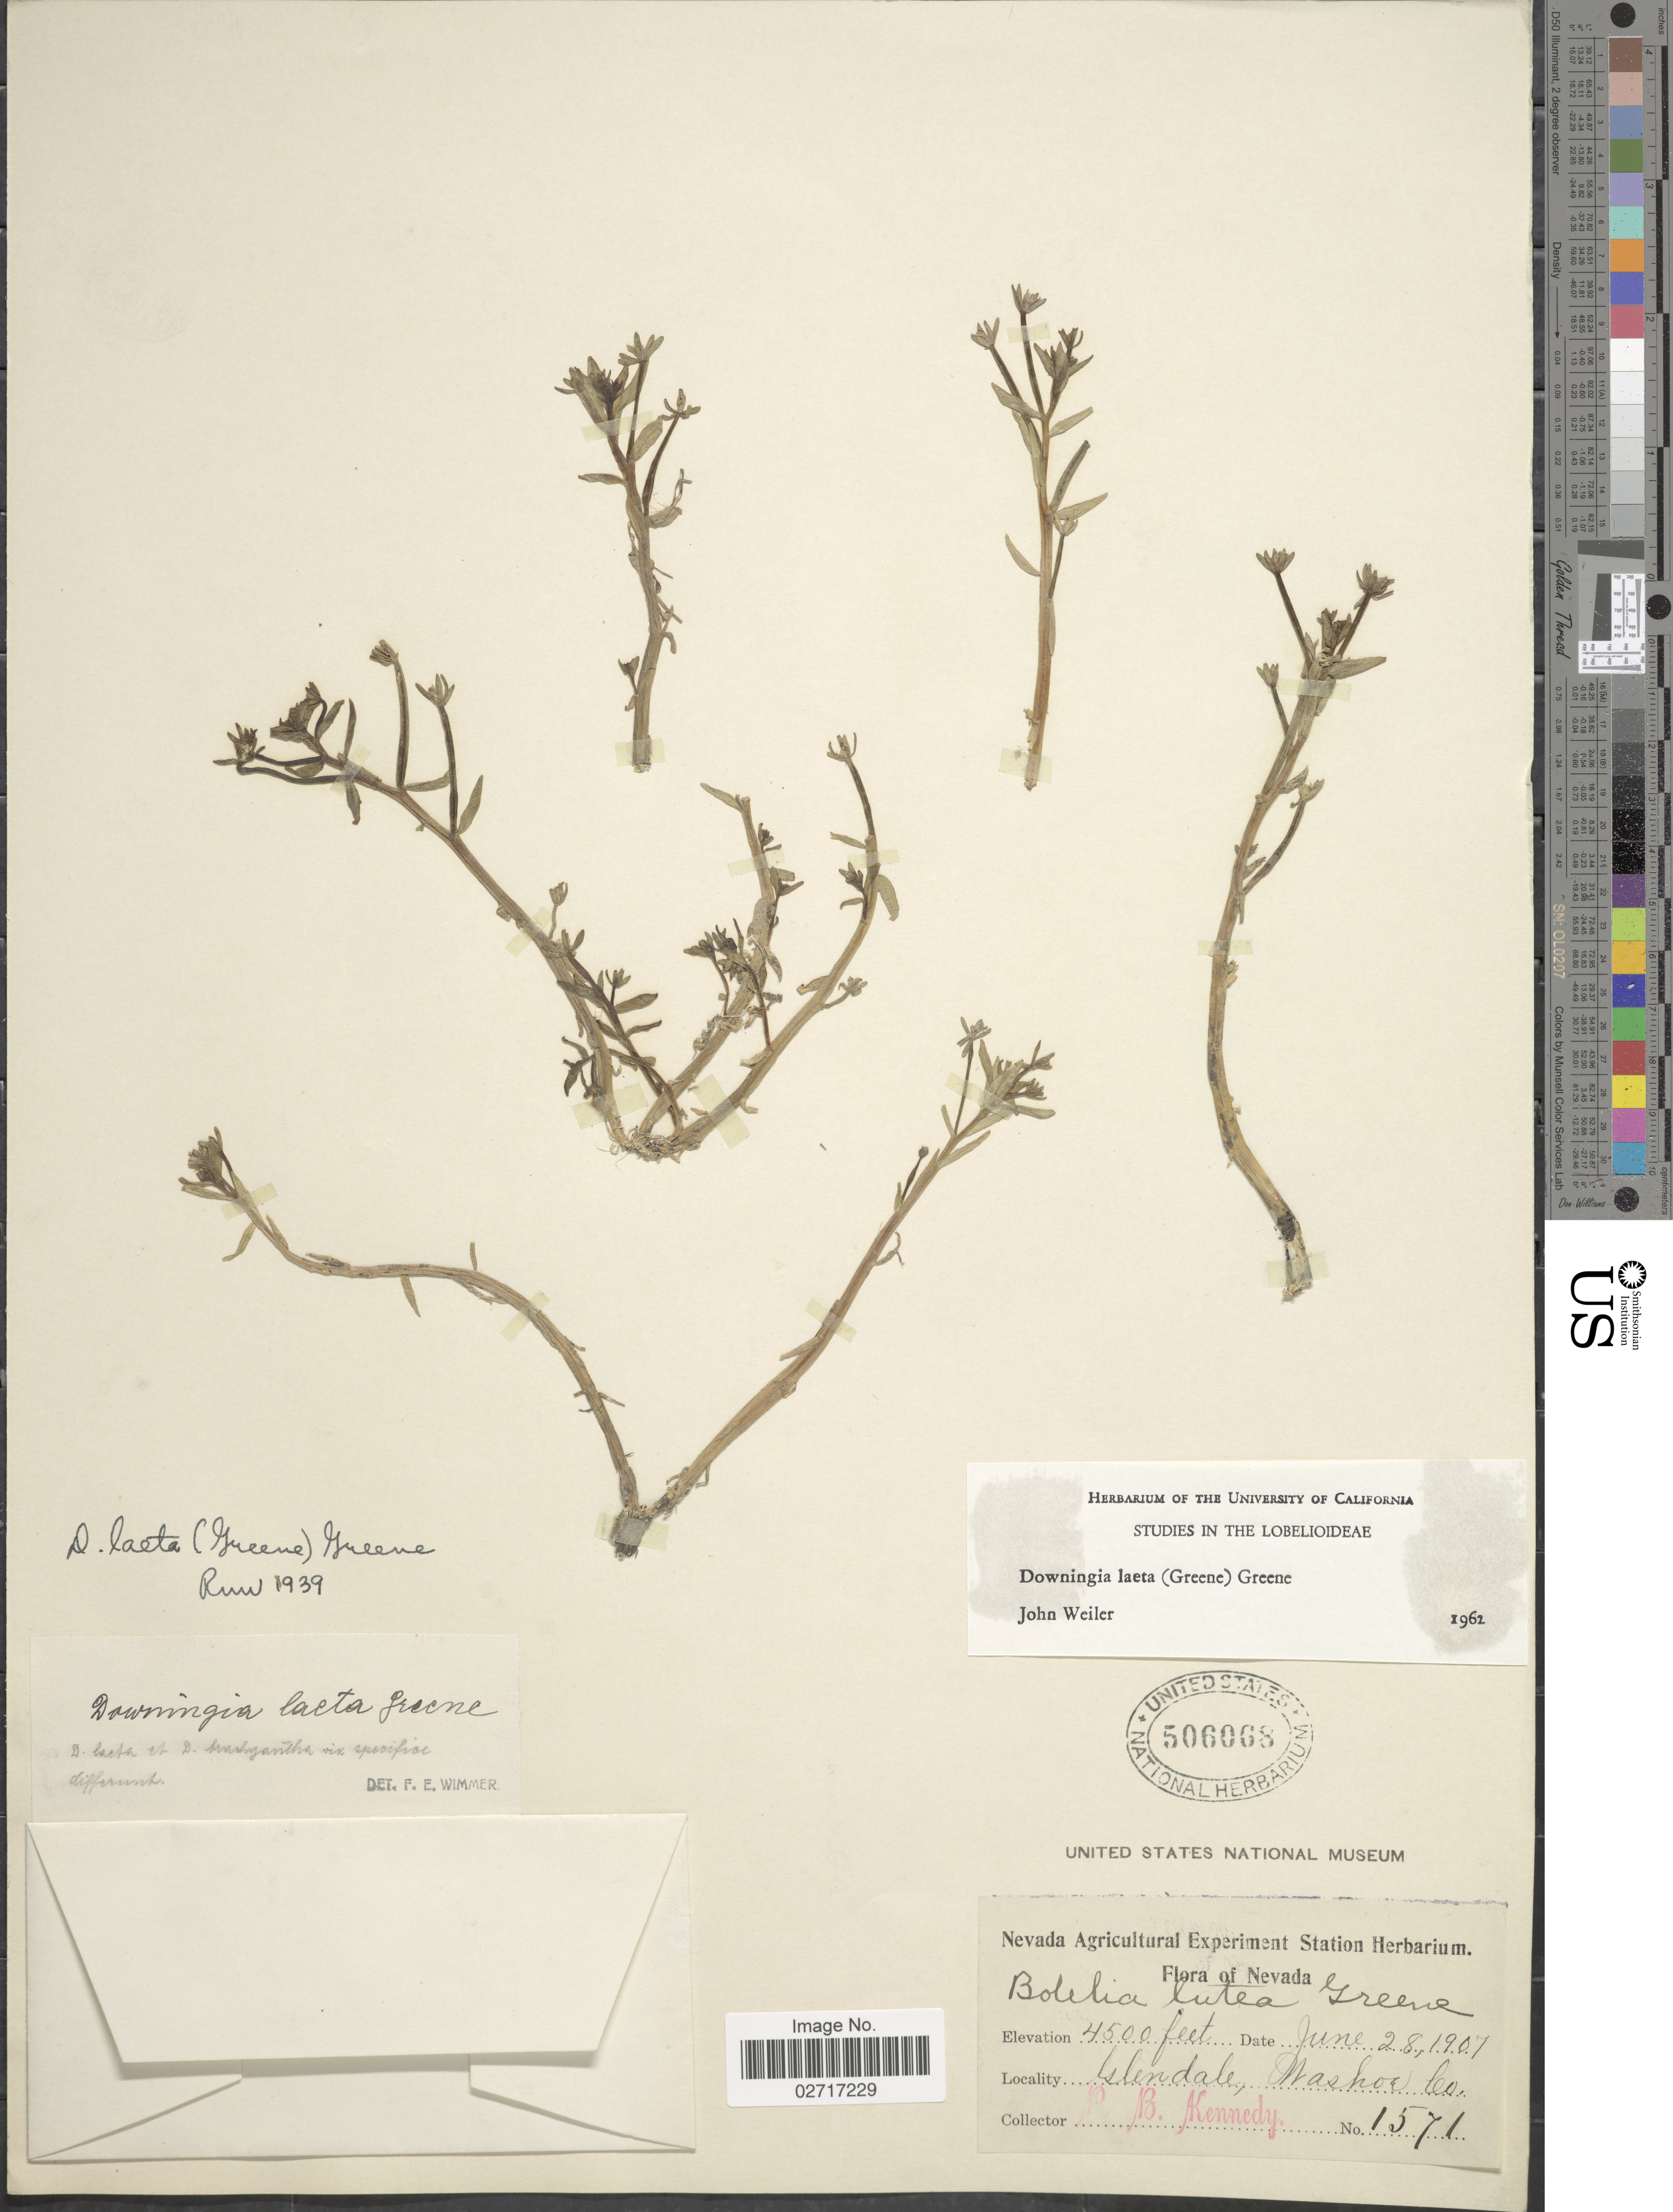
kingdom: Plantae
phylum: Tracheophyta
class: Magnoliopsida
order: Asterales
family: Campanulaceae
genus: Downingia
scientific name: Downingia laeta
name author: Greene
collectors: P. B. Kennedy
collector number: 1571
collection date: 1907-06-28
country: United States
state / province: Nevada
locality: Glendale, Washoe Co.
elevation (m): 1372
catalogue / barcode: US 506068